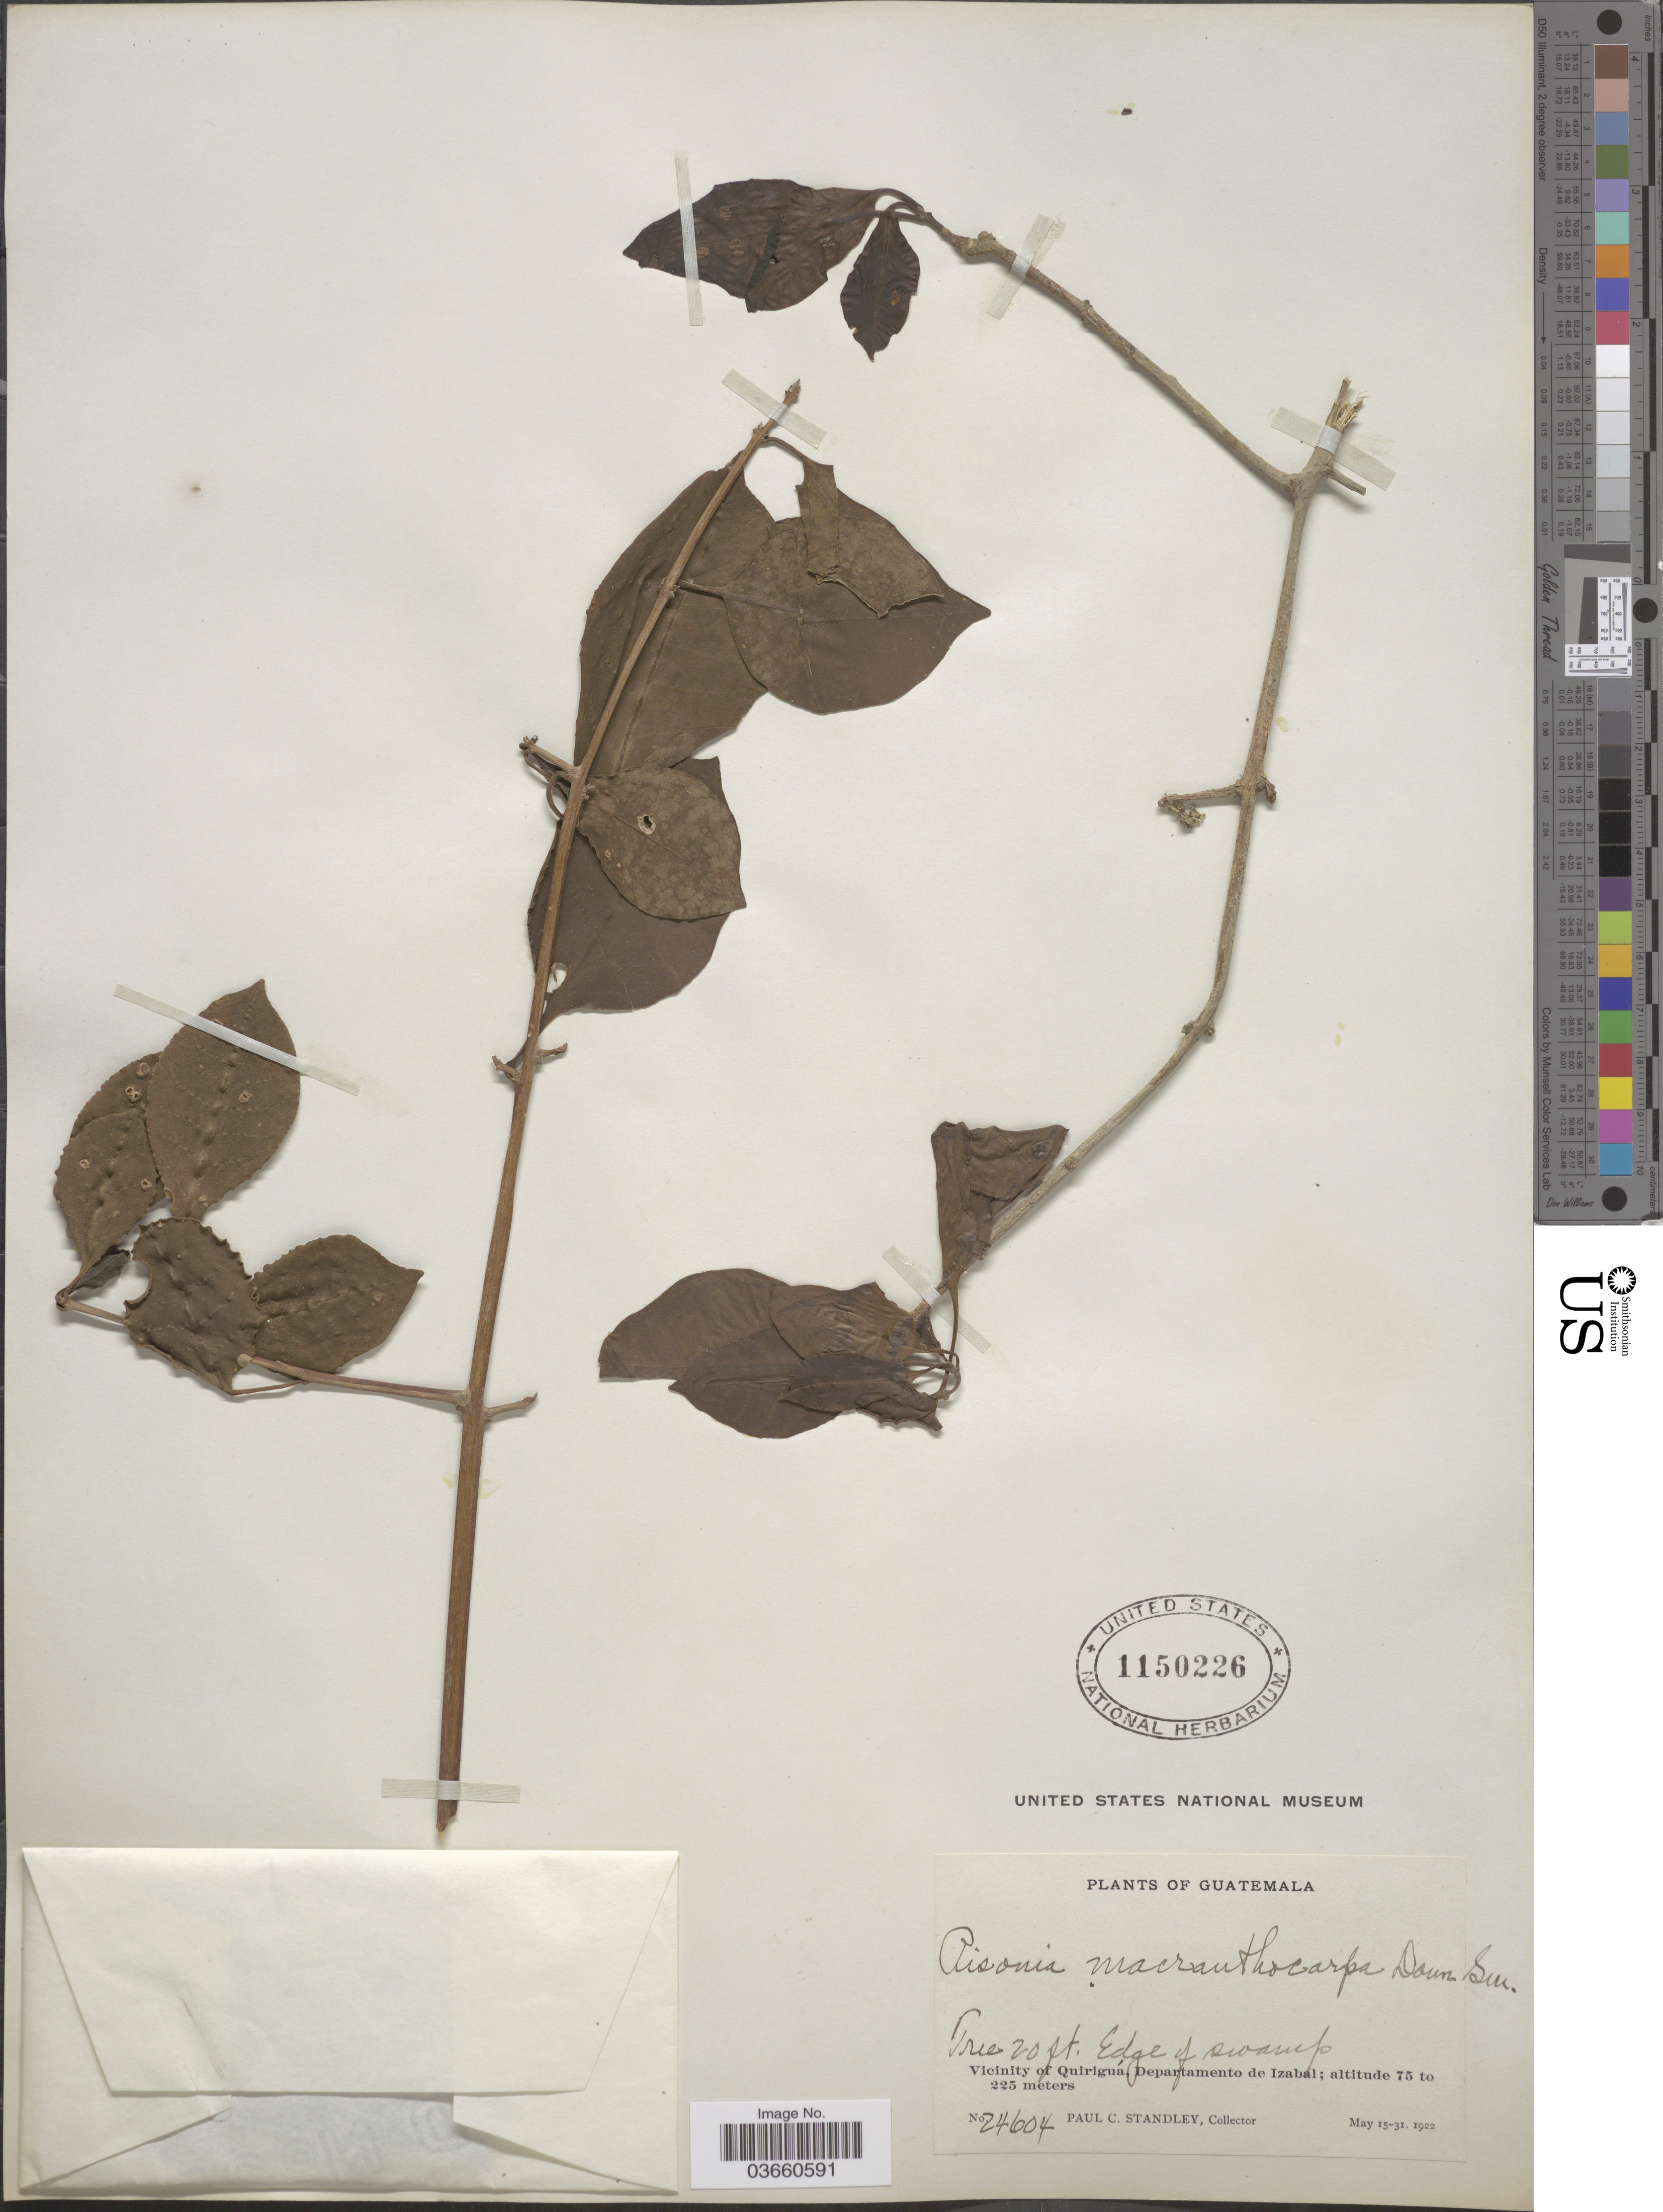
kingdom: Plantae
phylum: Tracheophyta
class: Magnoliopsida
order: Caryophyllales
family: Nyctaginaceae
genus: Pisonia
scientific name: Pisonia macranthocarpa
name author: (Donn. Sm.) Donn. Sm.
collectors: P. C. Standley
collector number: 24604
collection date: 1922-05-15/1922-05-31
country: Guatemala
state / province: Izabal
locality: Vicinity of Quiriguá, Departamento de Izabal.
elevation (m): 75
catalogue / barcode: US 1150226